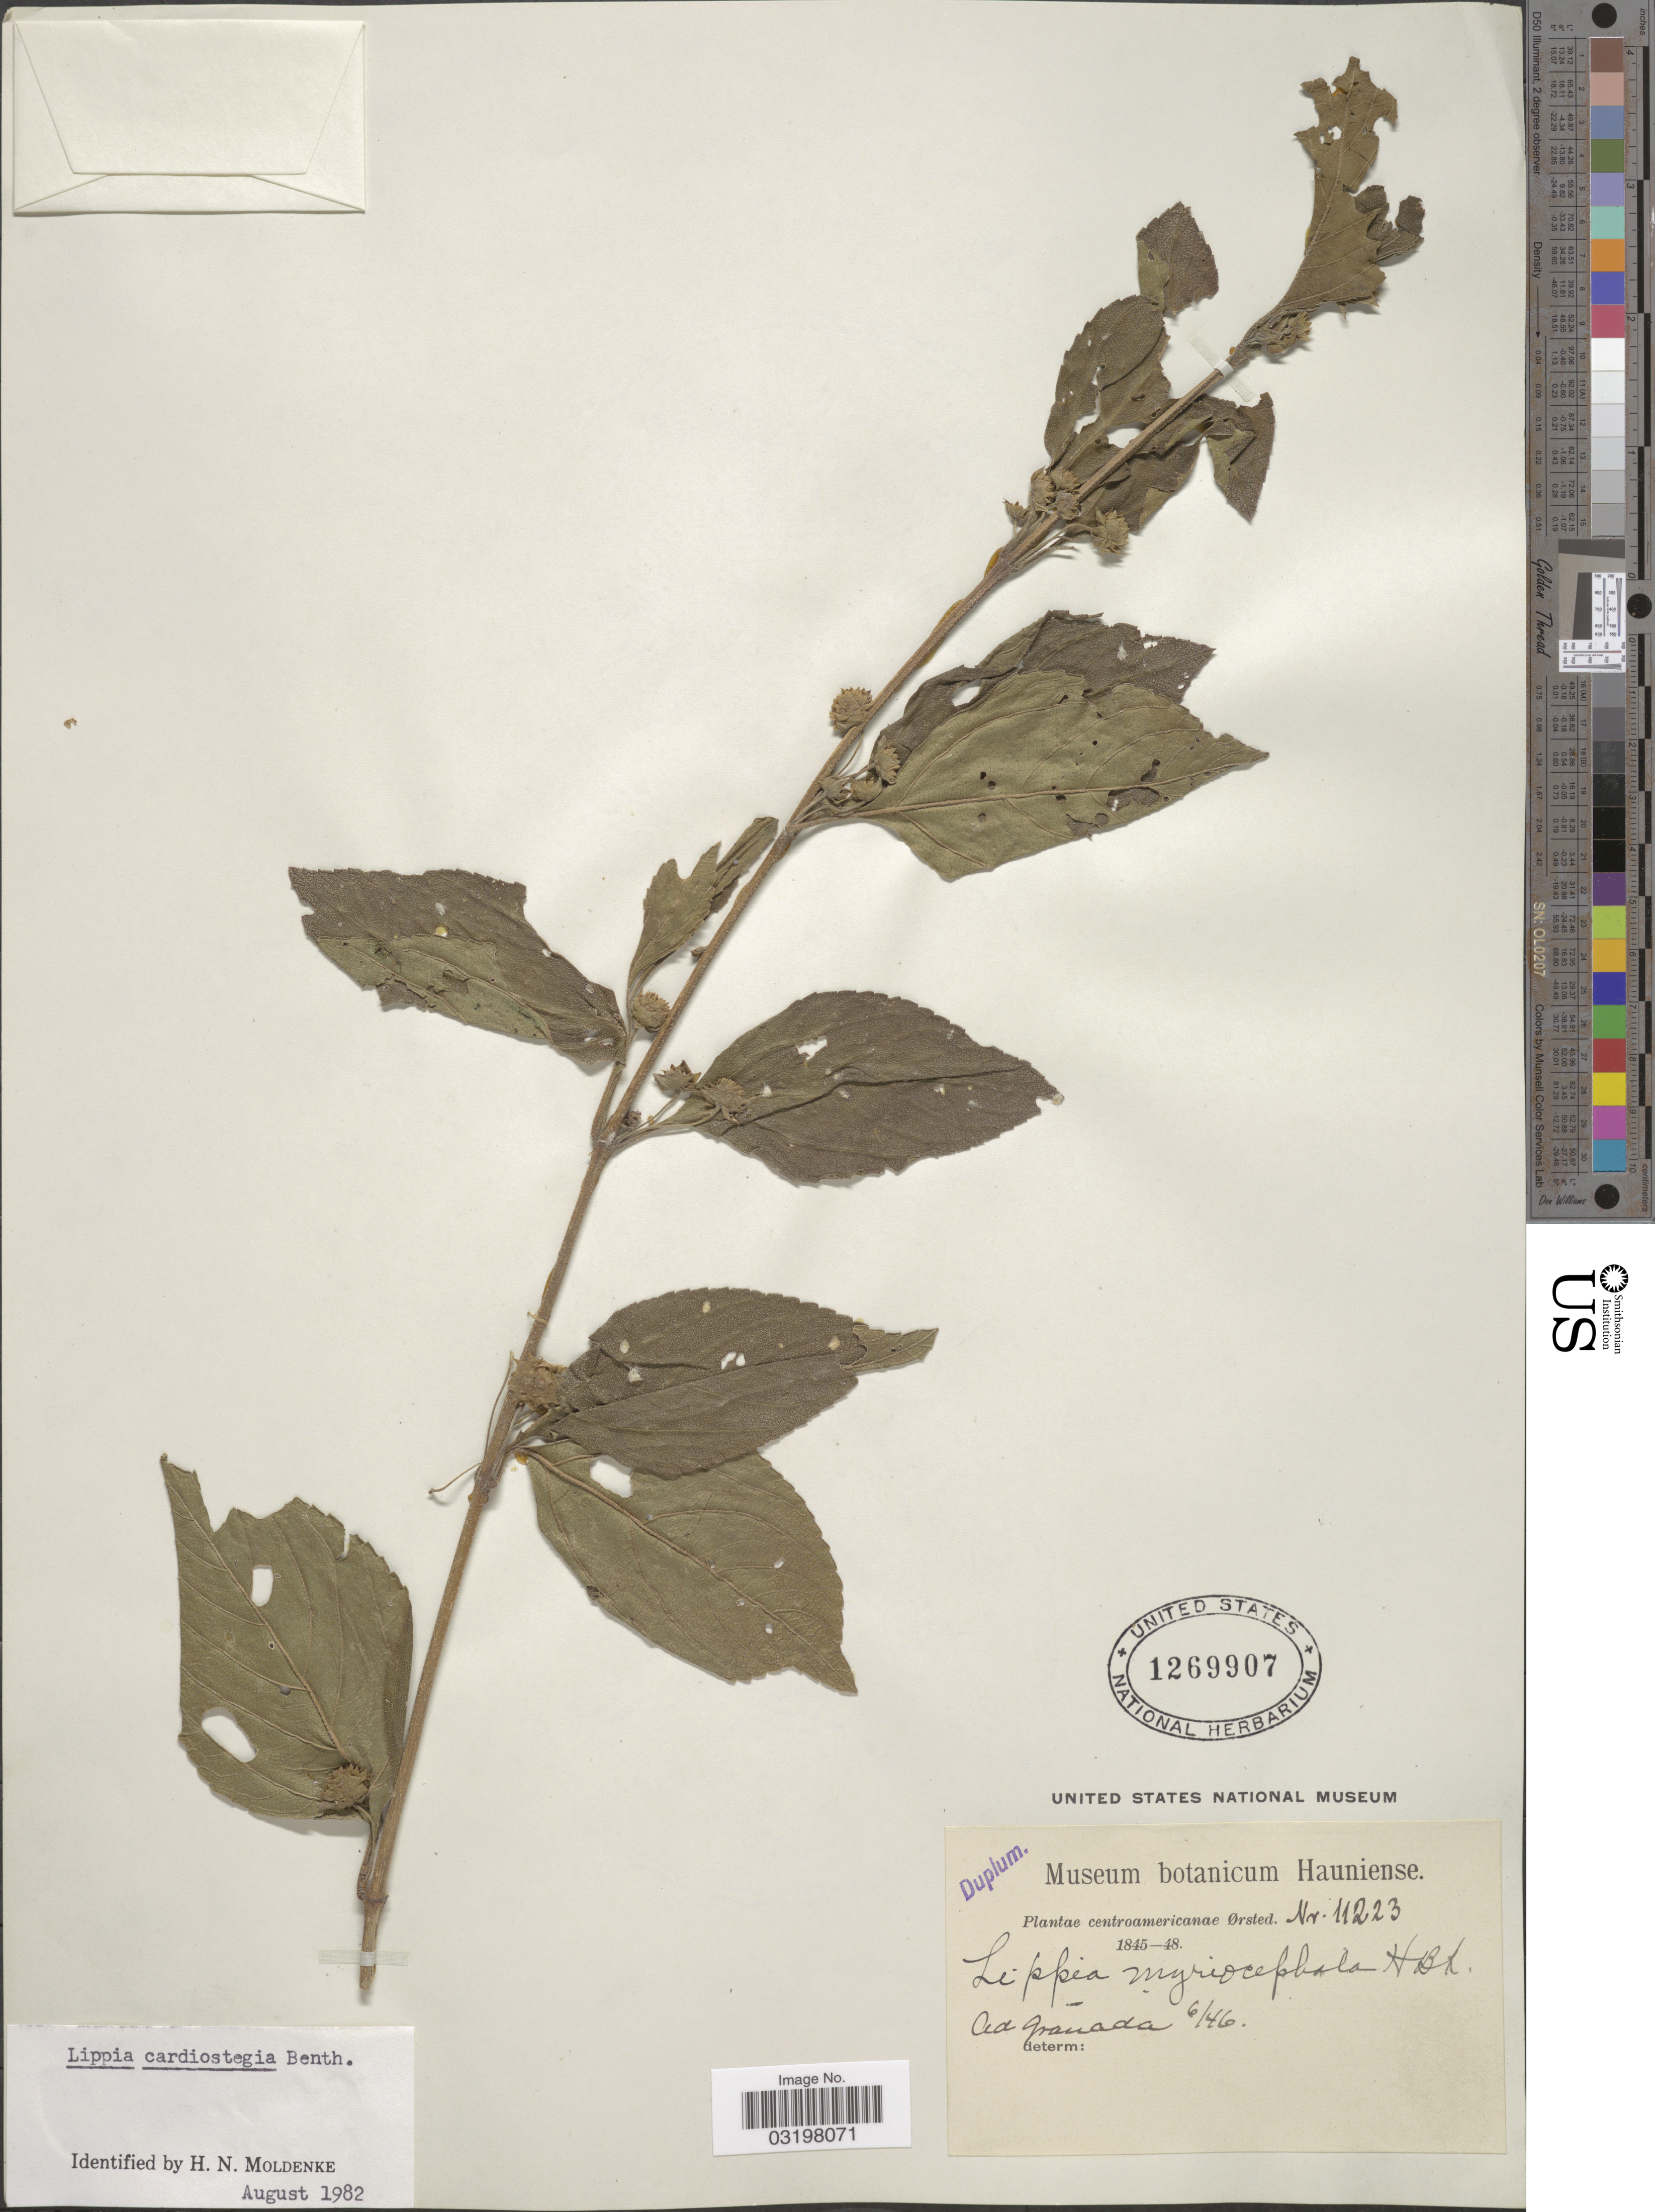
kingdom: Plantae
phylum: Tracheophyta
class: Magnoliopsida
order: Lamiales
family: Verbenaceae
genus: Lippia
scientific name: Lippia cardiostegia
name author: Benth.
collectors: Ørsted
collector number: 11223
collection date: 1846-06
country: Mexico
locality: Ad Gránada.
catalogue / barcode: US 1269907